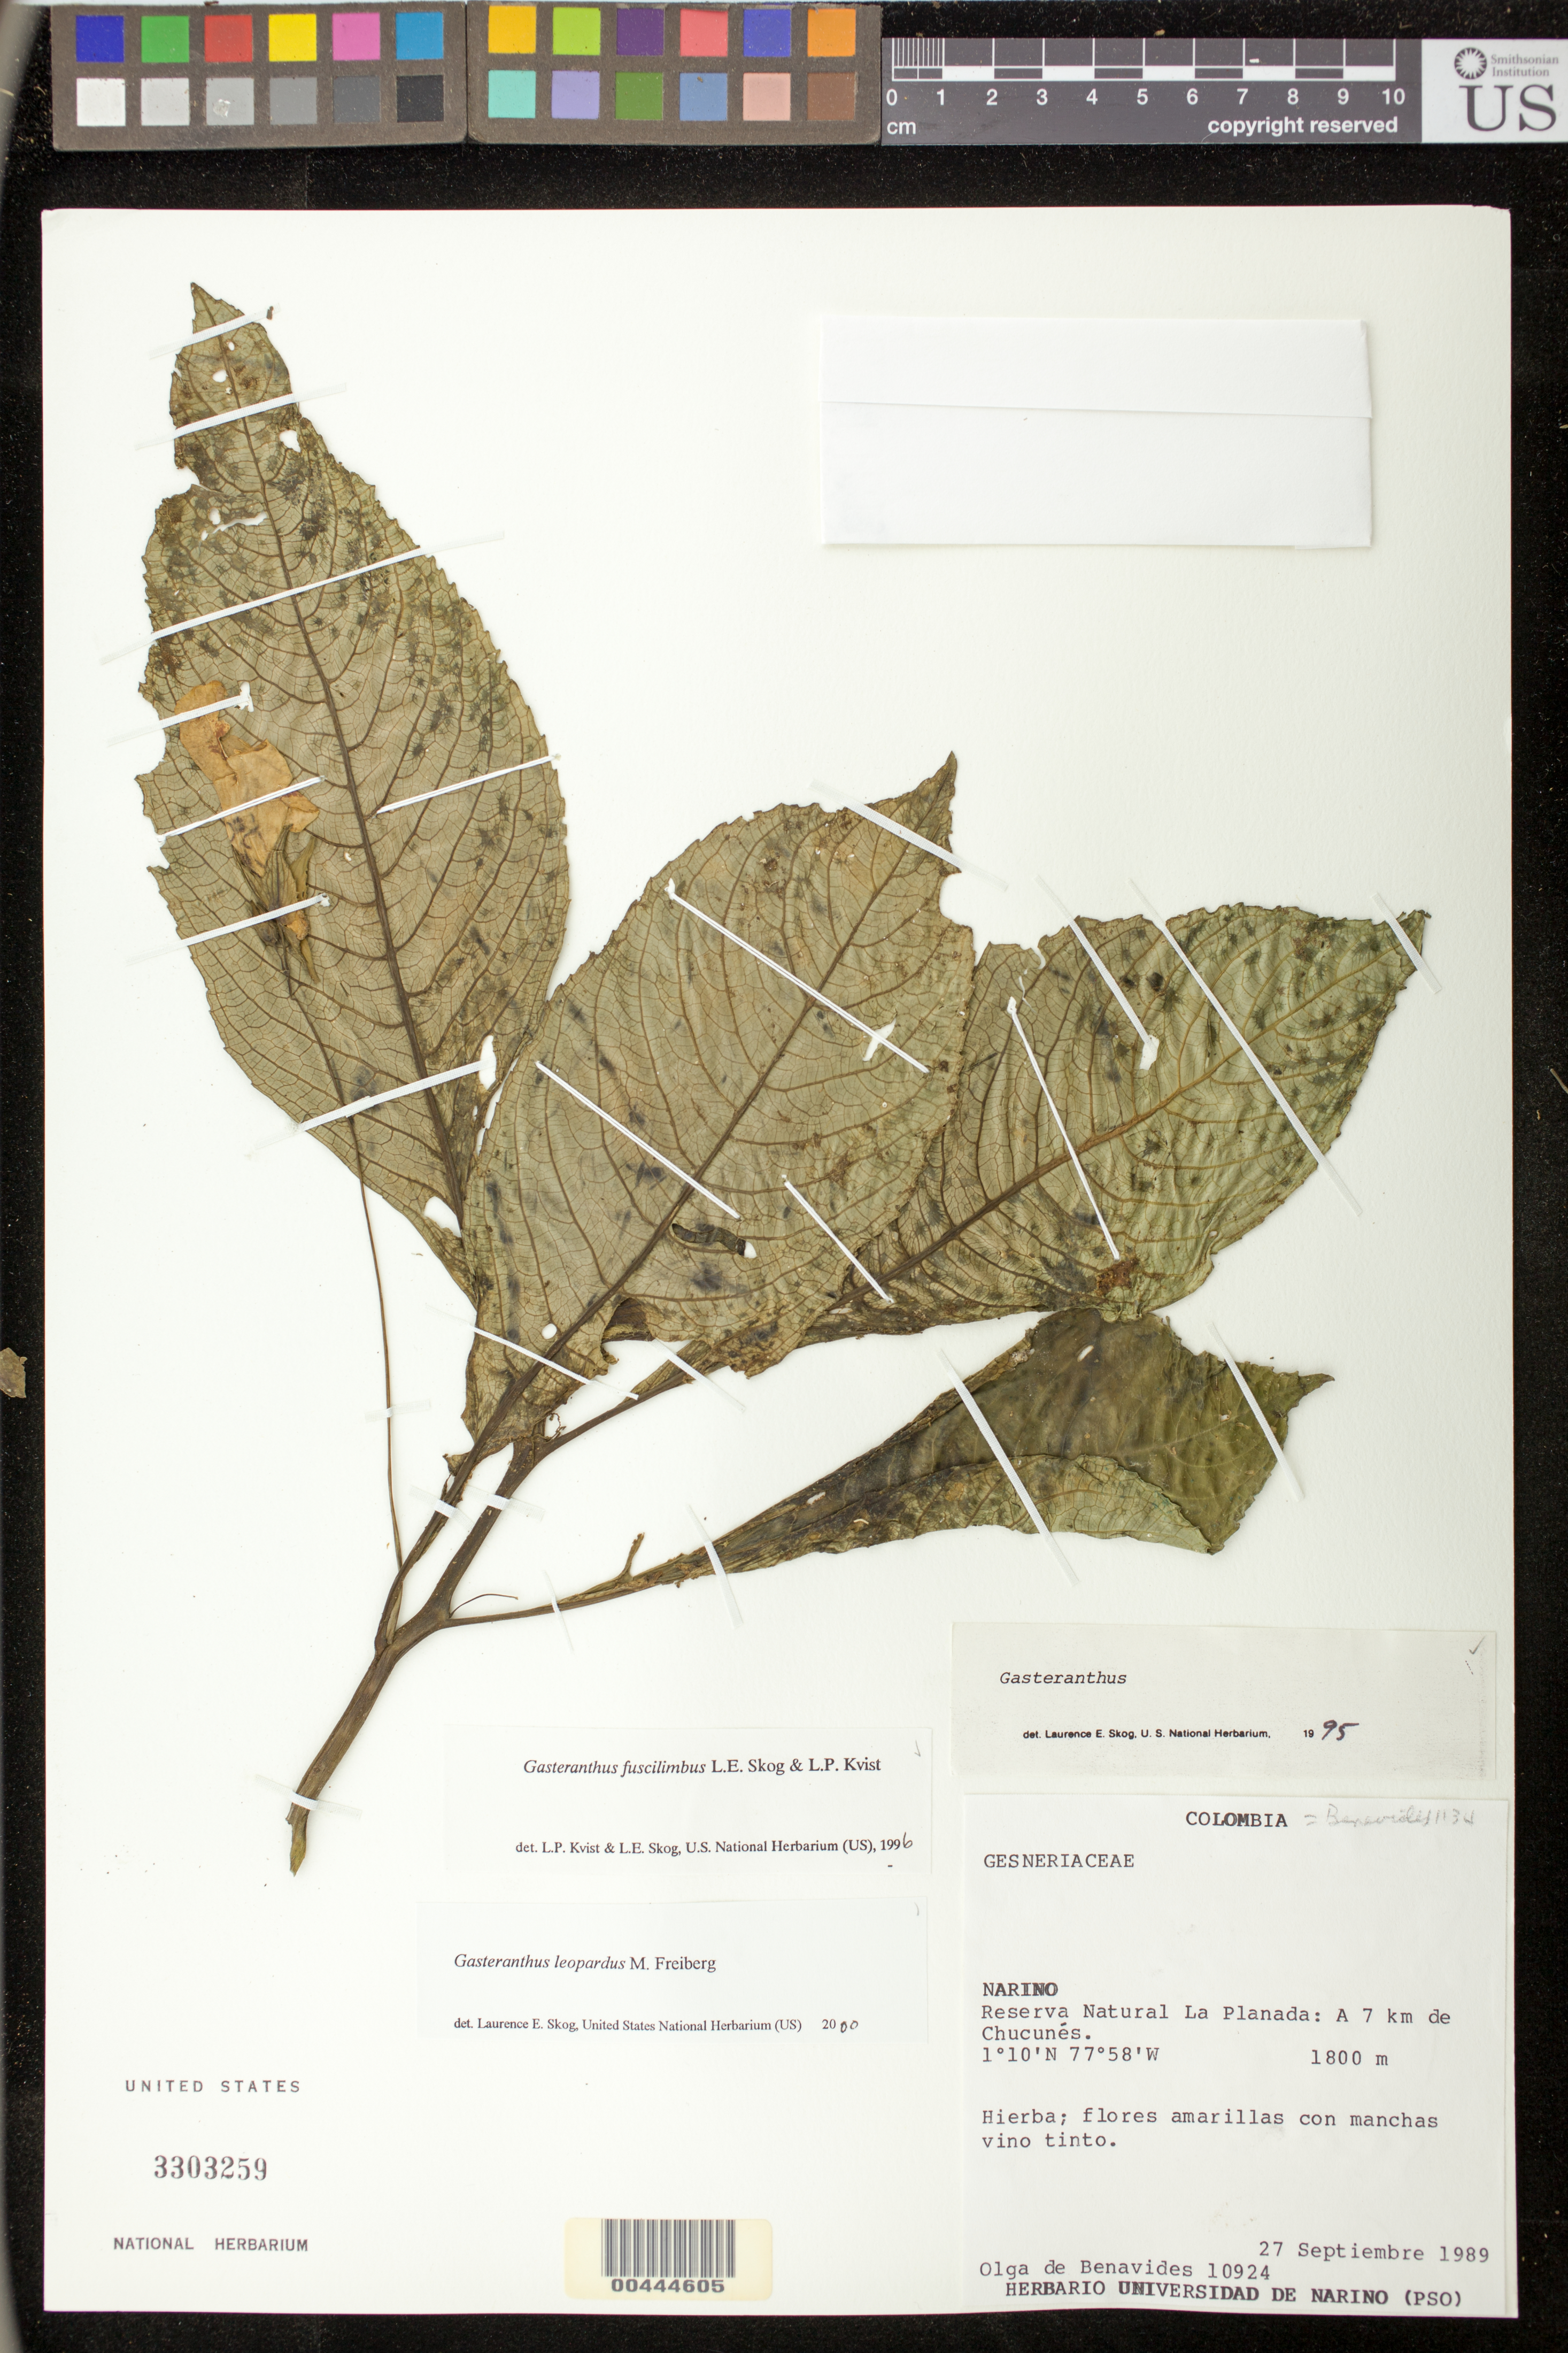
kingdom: Plantae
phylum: Tracheophyta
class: Magnoliopsida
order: Lamiales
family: Gesneriaceae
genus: Gasteranthus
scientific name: Gasteranthus leopardus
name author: M. Freiberg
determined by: Skog, Laurence E.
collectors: Olga S. de Benavides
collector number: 10924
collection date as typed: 27 Sep 1989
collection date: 1989-09-27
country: Colombia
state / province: Nariño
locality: Reserva Natural La Planada: a 7 km de Chucunés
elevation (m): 1800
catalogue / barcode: US 3303259